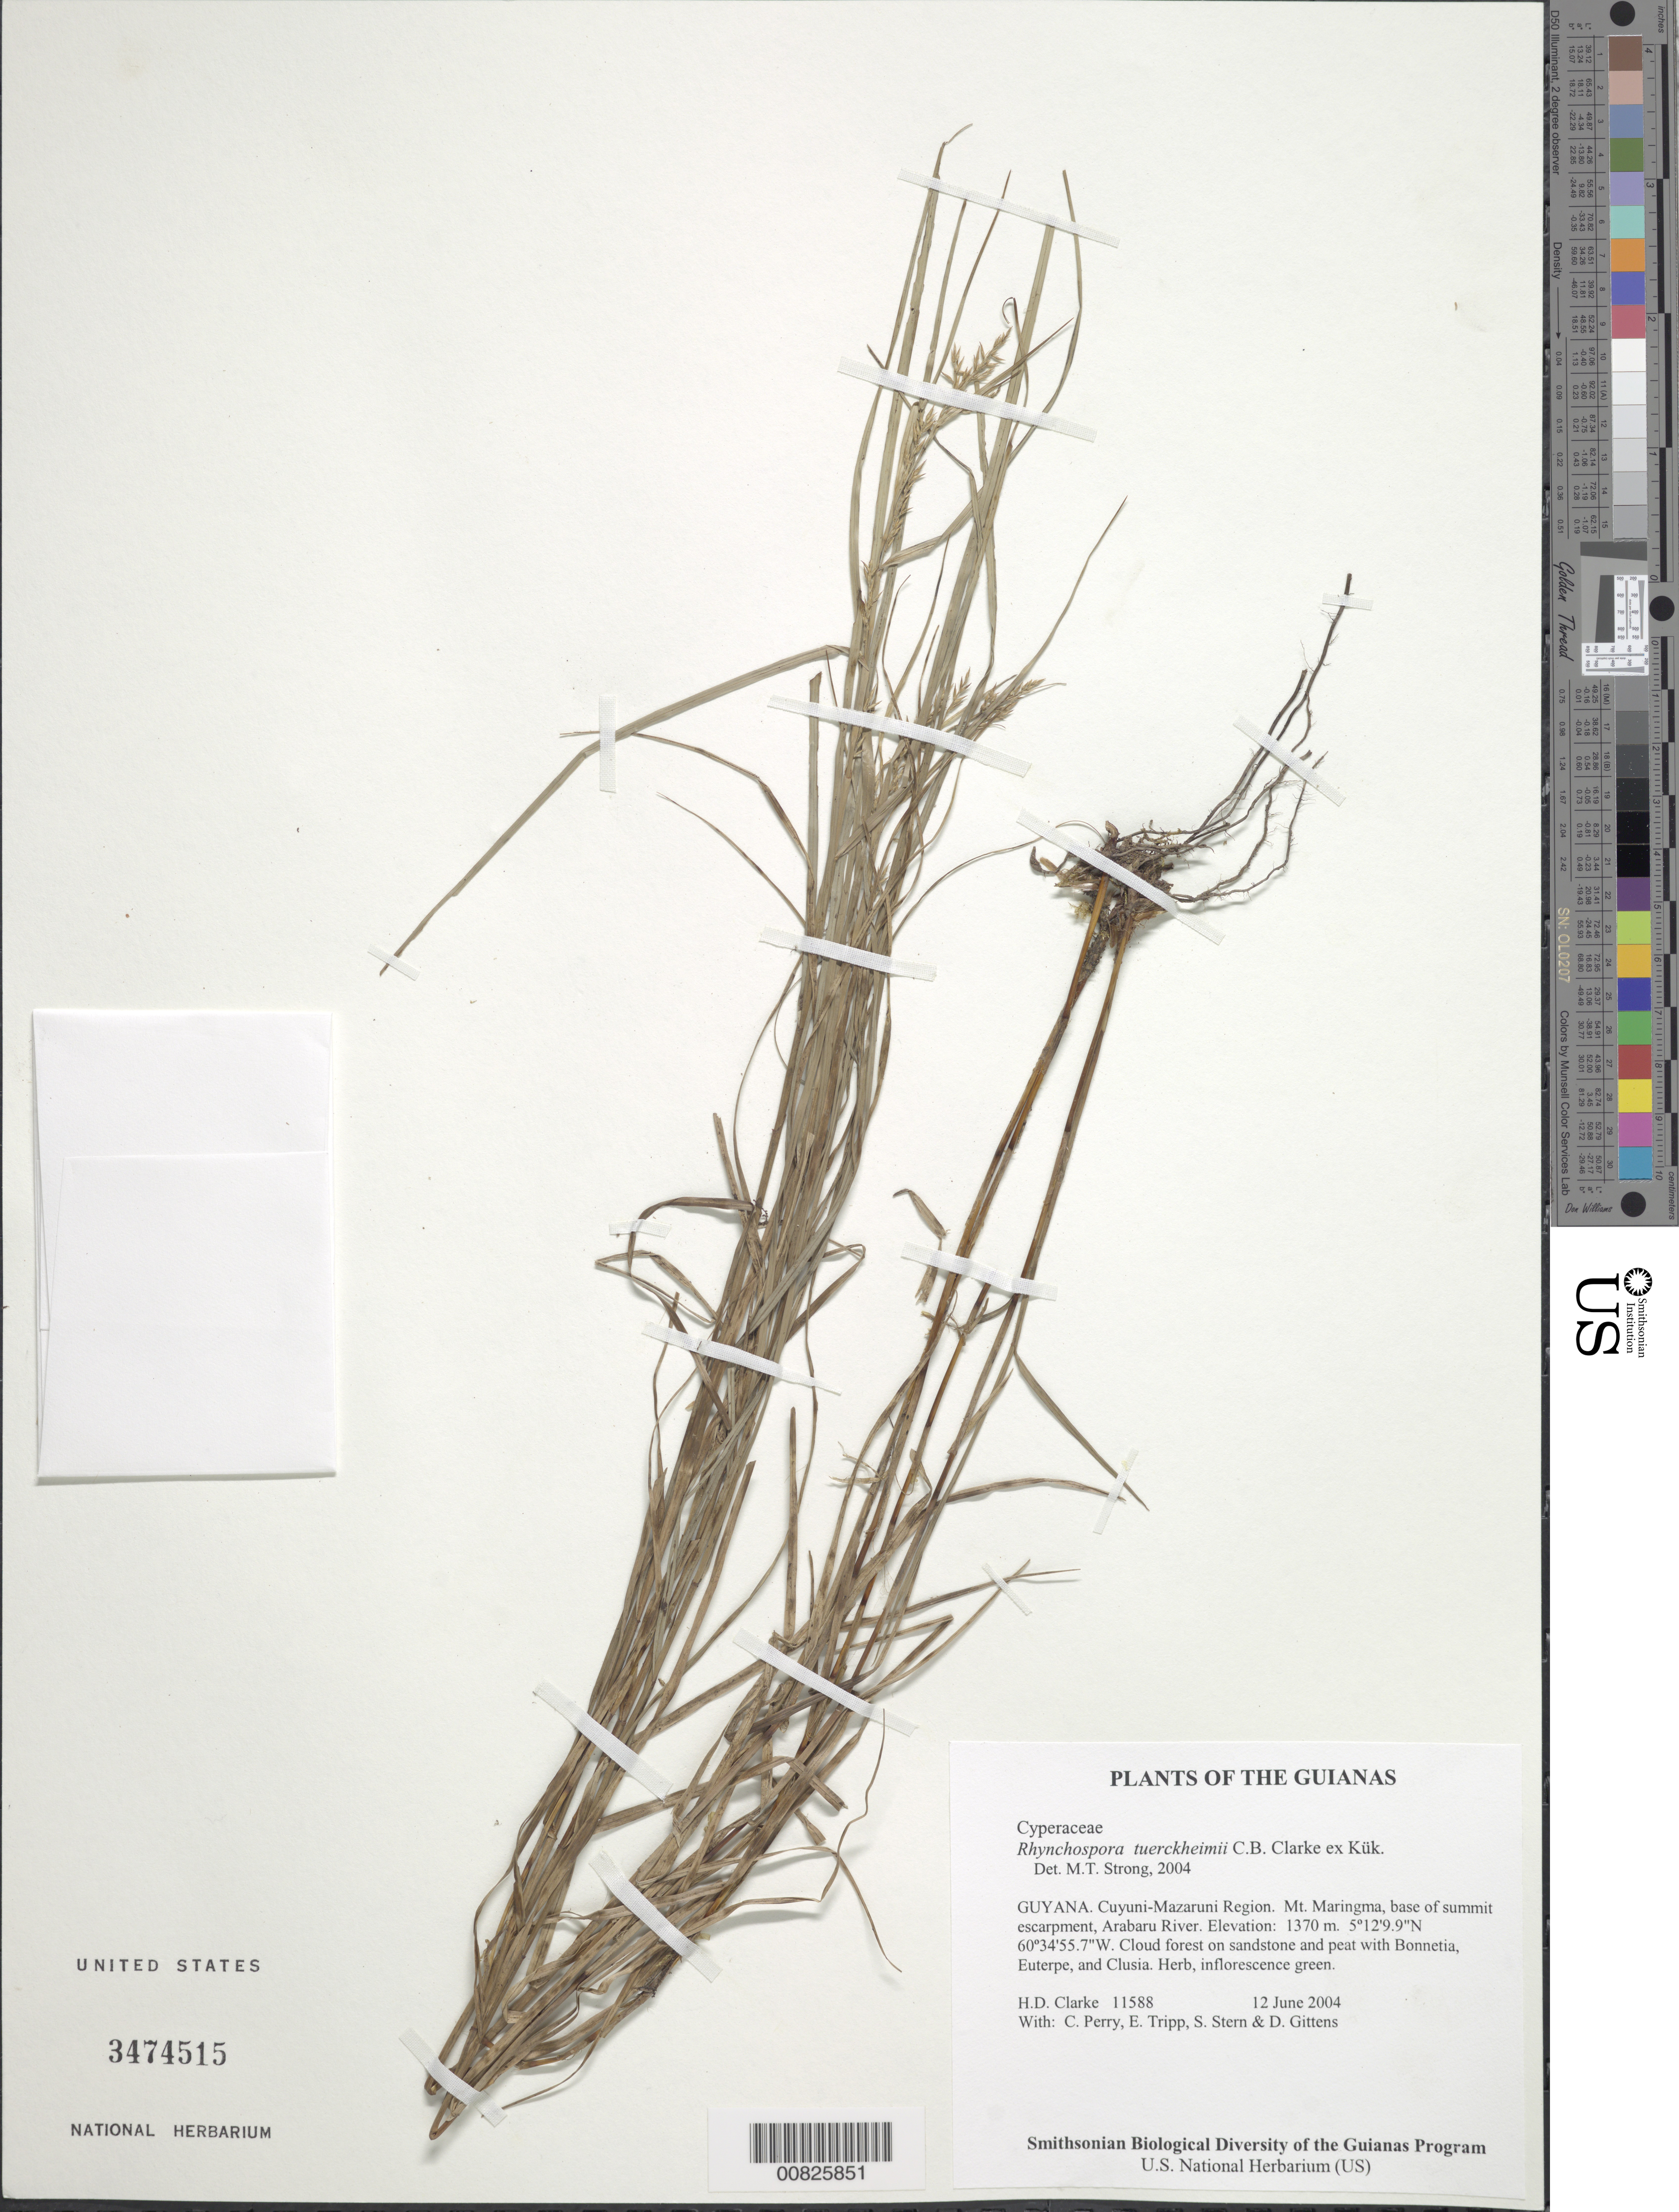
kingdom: Plantae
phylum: Tracheophyta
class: Liliopsida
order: Poales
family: Cyperaceae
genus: Rhynchospora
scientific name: Rhynchospora tuerckheimii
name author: C.B. Clarke ex Kük.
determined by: Strong, M. T., (US), Smithsonian Institution - National Museum of Natural History (UNITED STATES)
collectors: H. D. Clarke, C. Perry, E. Tripp, S. R. Stern & D. Gittens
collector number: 11588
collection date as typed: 12 June 2004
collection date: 2004-06-12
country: Guyana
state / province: Cuyuni-Mazaruni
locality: Mt. Maringma, base of summit escarpment, Arabaru River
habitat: Cloud forest on sandstone and peat with Bonnetia, Euterpe, and Clusia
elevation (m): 1370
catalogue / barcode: US 3474515